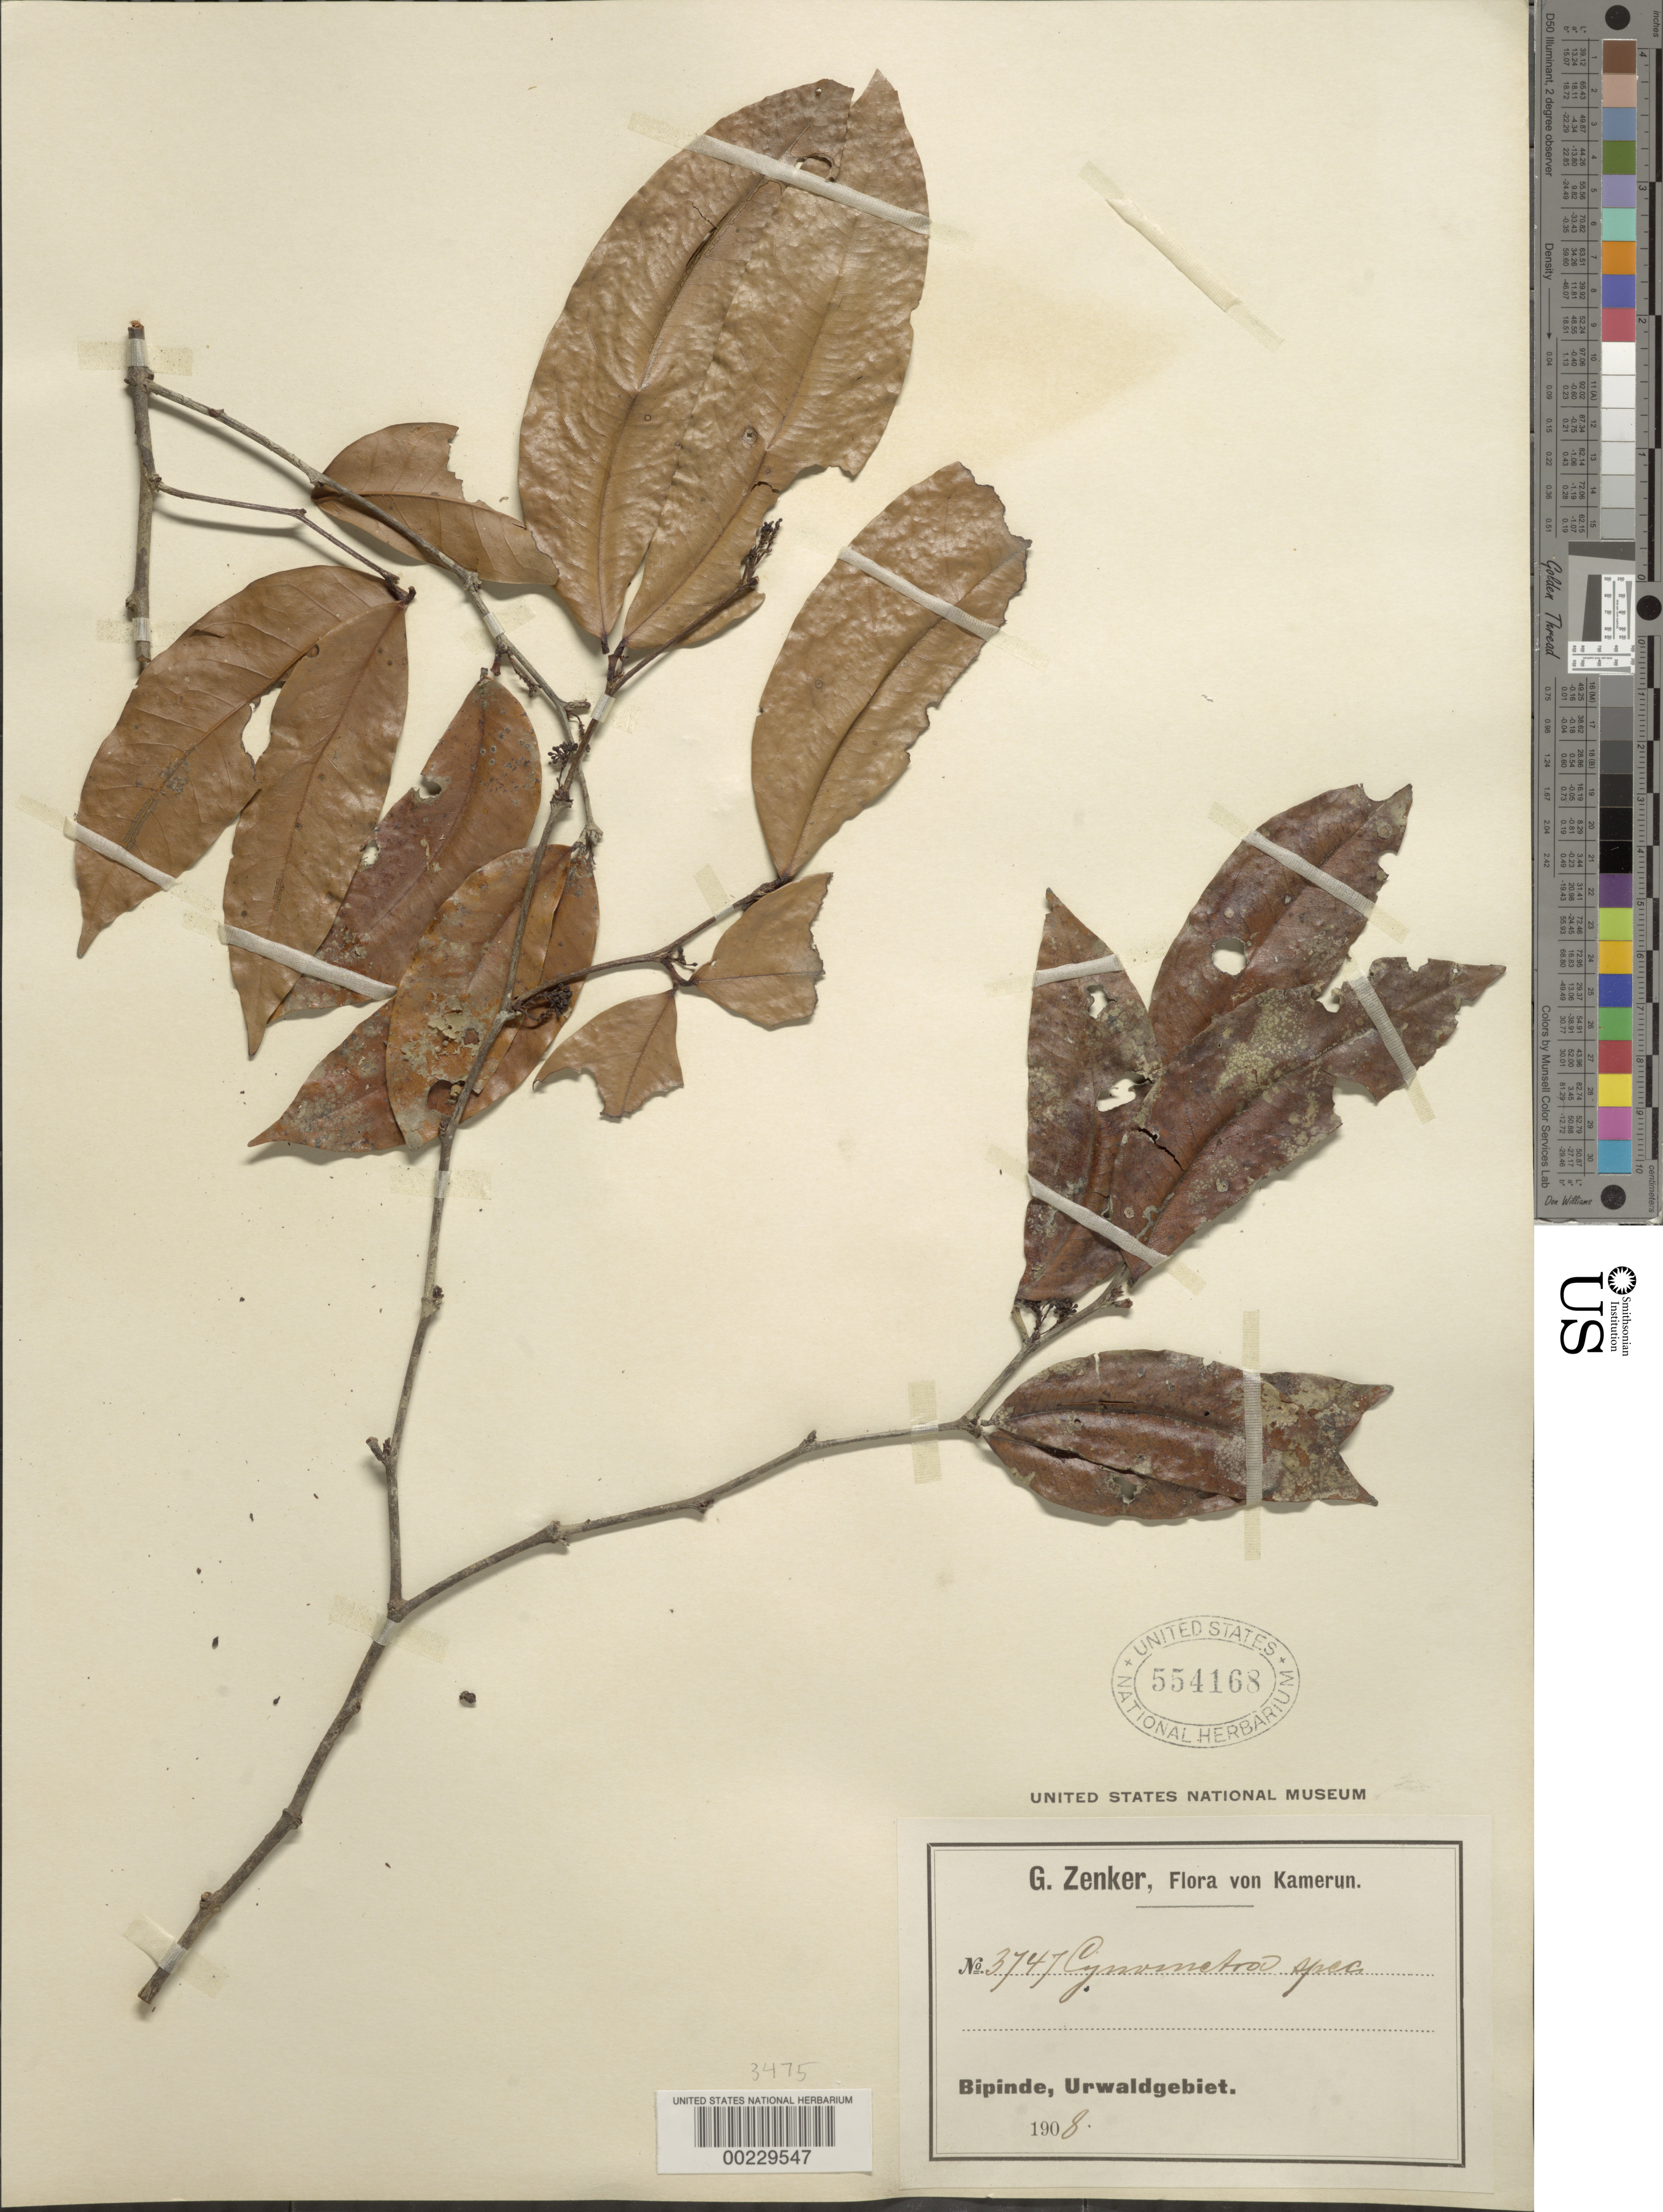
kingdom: Plantae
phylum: Tracheophyta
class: Magnoliopsida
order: Fabales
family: Fabaceae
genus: Cynometra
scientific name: Cynometra sp.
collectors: G. A. Zenker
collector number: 3747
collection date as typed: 1908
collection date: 1908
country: Cameroon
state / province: Sud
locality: Kamerun, Bipinde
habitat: Jungle area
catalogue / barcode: US 554168